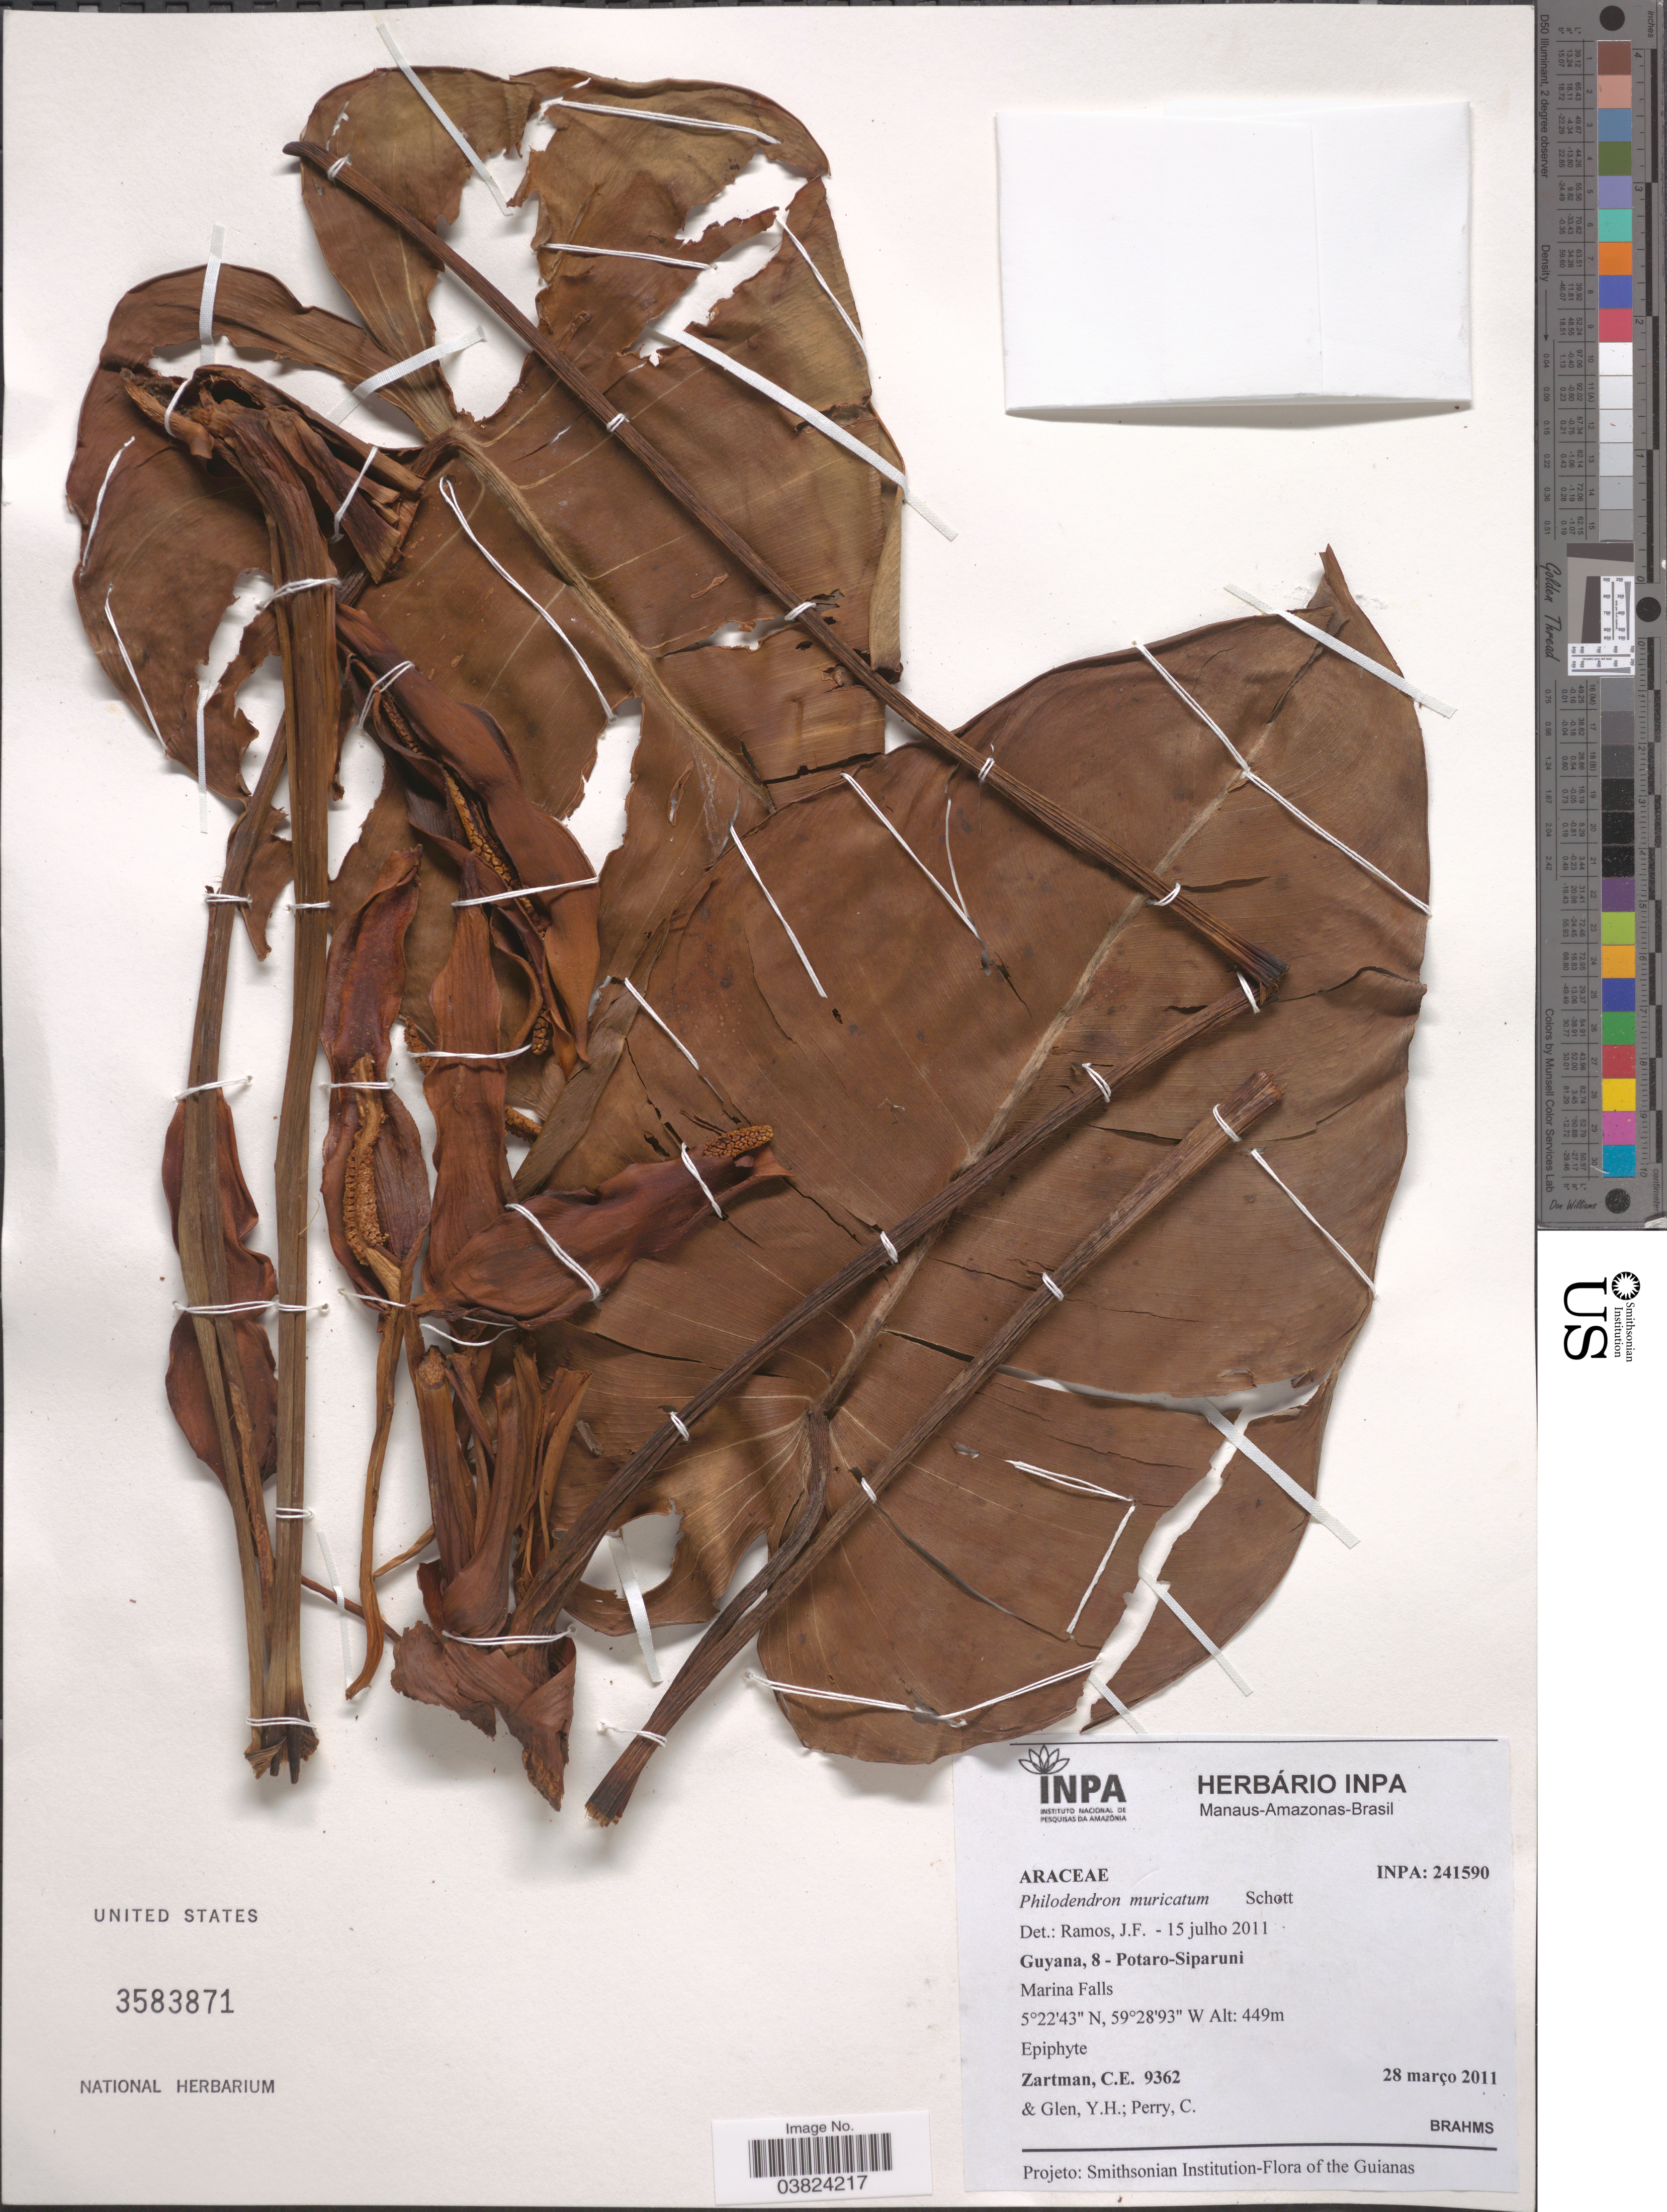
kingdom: Plantae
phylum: Tracheophyta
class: Liliopsida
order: Alismatales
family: Araceae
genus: Philodendron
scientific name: Philodendron muricatum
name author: Willd. ex Schott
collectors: C. Zartman, Y. Glen & C. Perry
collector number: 9362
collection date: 2011-03-28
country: Guyana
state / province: Potaro-Siparuni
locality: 8 - Potaro--Siparun. Marina Falls.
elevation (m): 449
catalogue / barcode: US 3583871